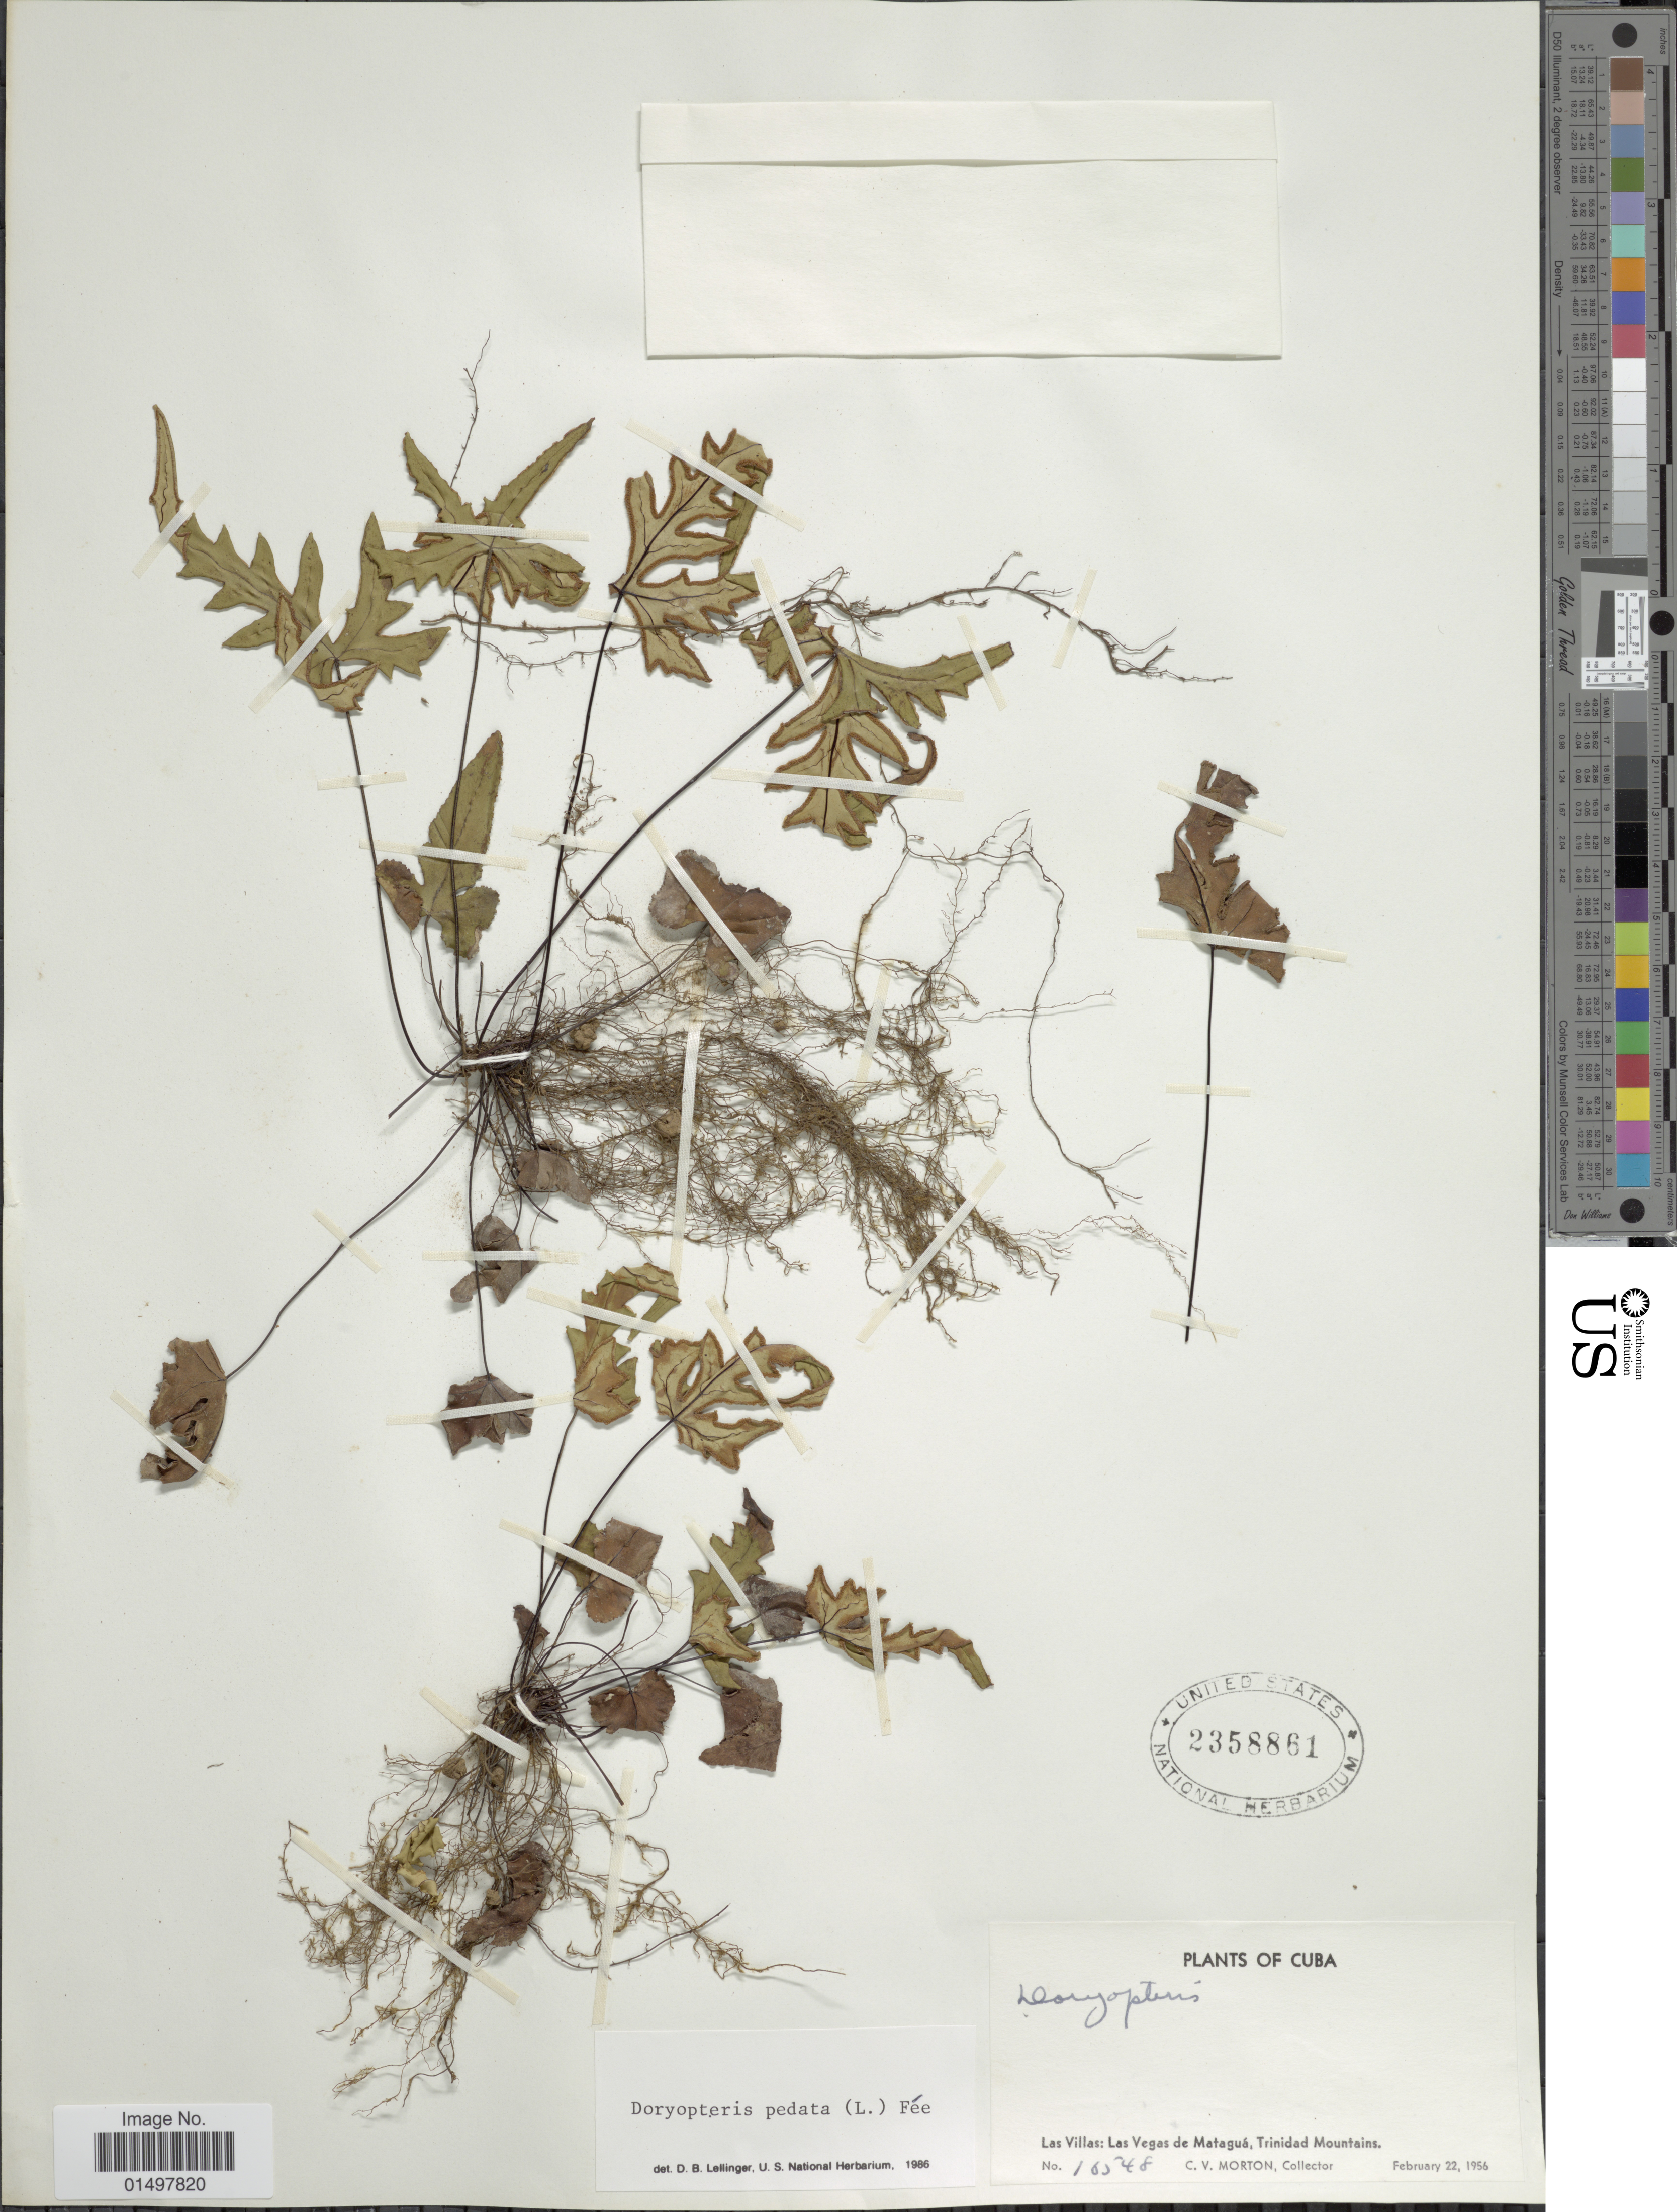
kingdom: Plantae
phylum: Tracheophyta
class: Polypodiopsida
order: Polypodiales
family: Pteridaceae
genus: Doryopteris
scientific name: Doryopteris pedata var. typica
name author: (L.) Fée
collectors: C. V. Morton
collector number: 16548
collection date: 1956-02-22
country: Cuba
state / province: Las Villas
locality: Las Vegas de Matagua, Trinidad Mountains.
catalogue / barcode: US 2358861